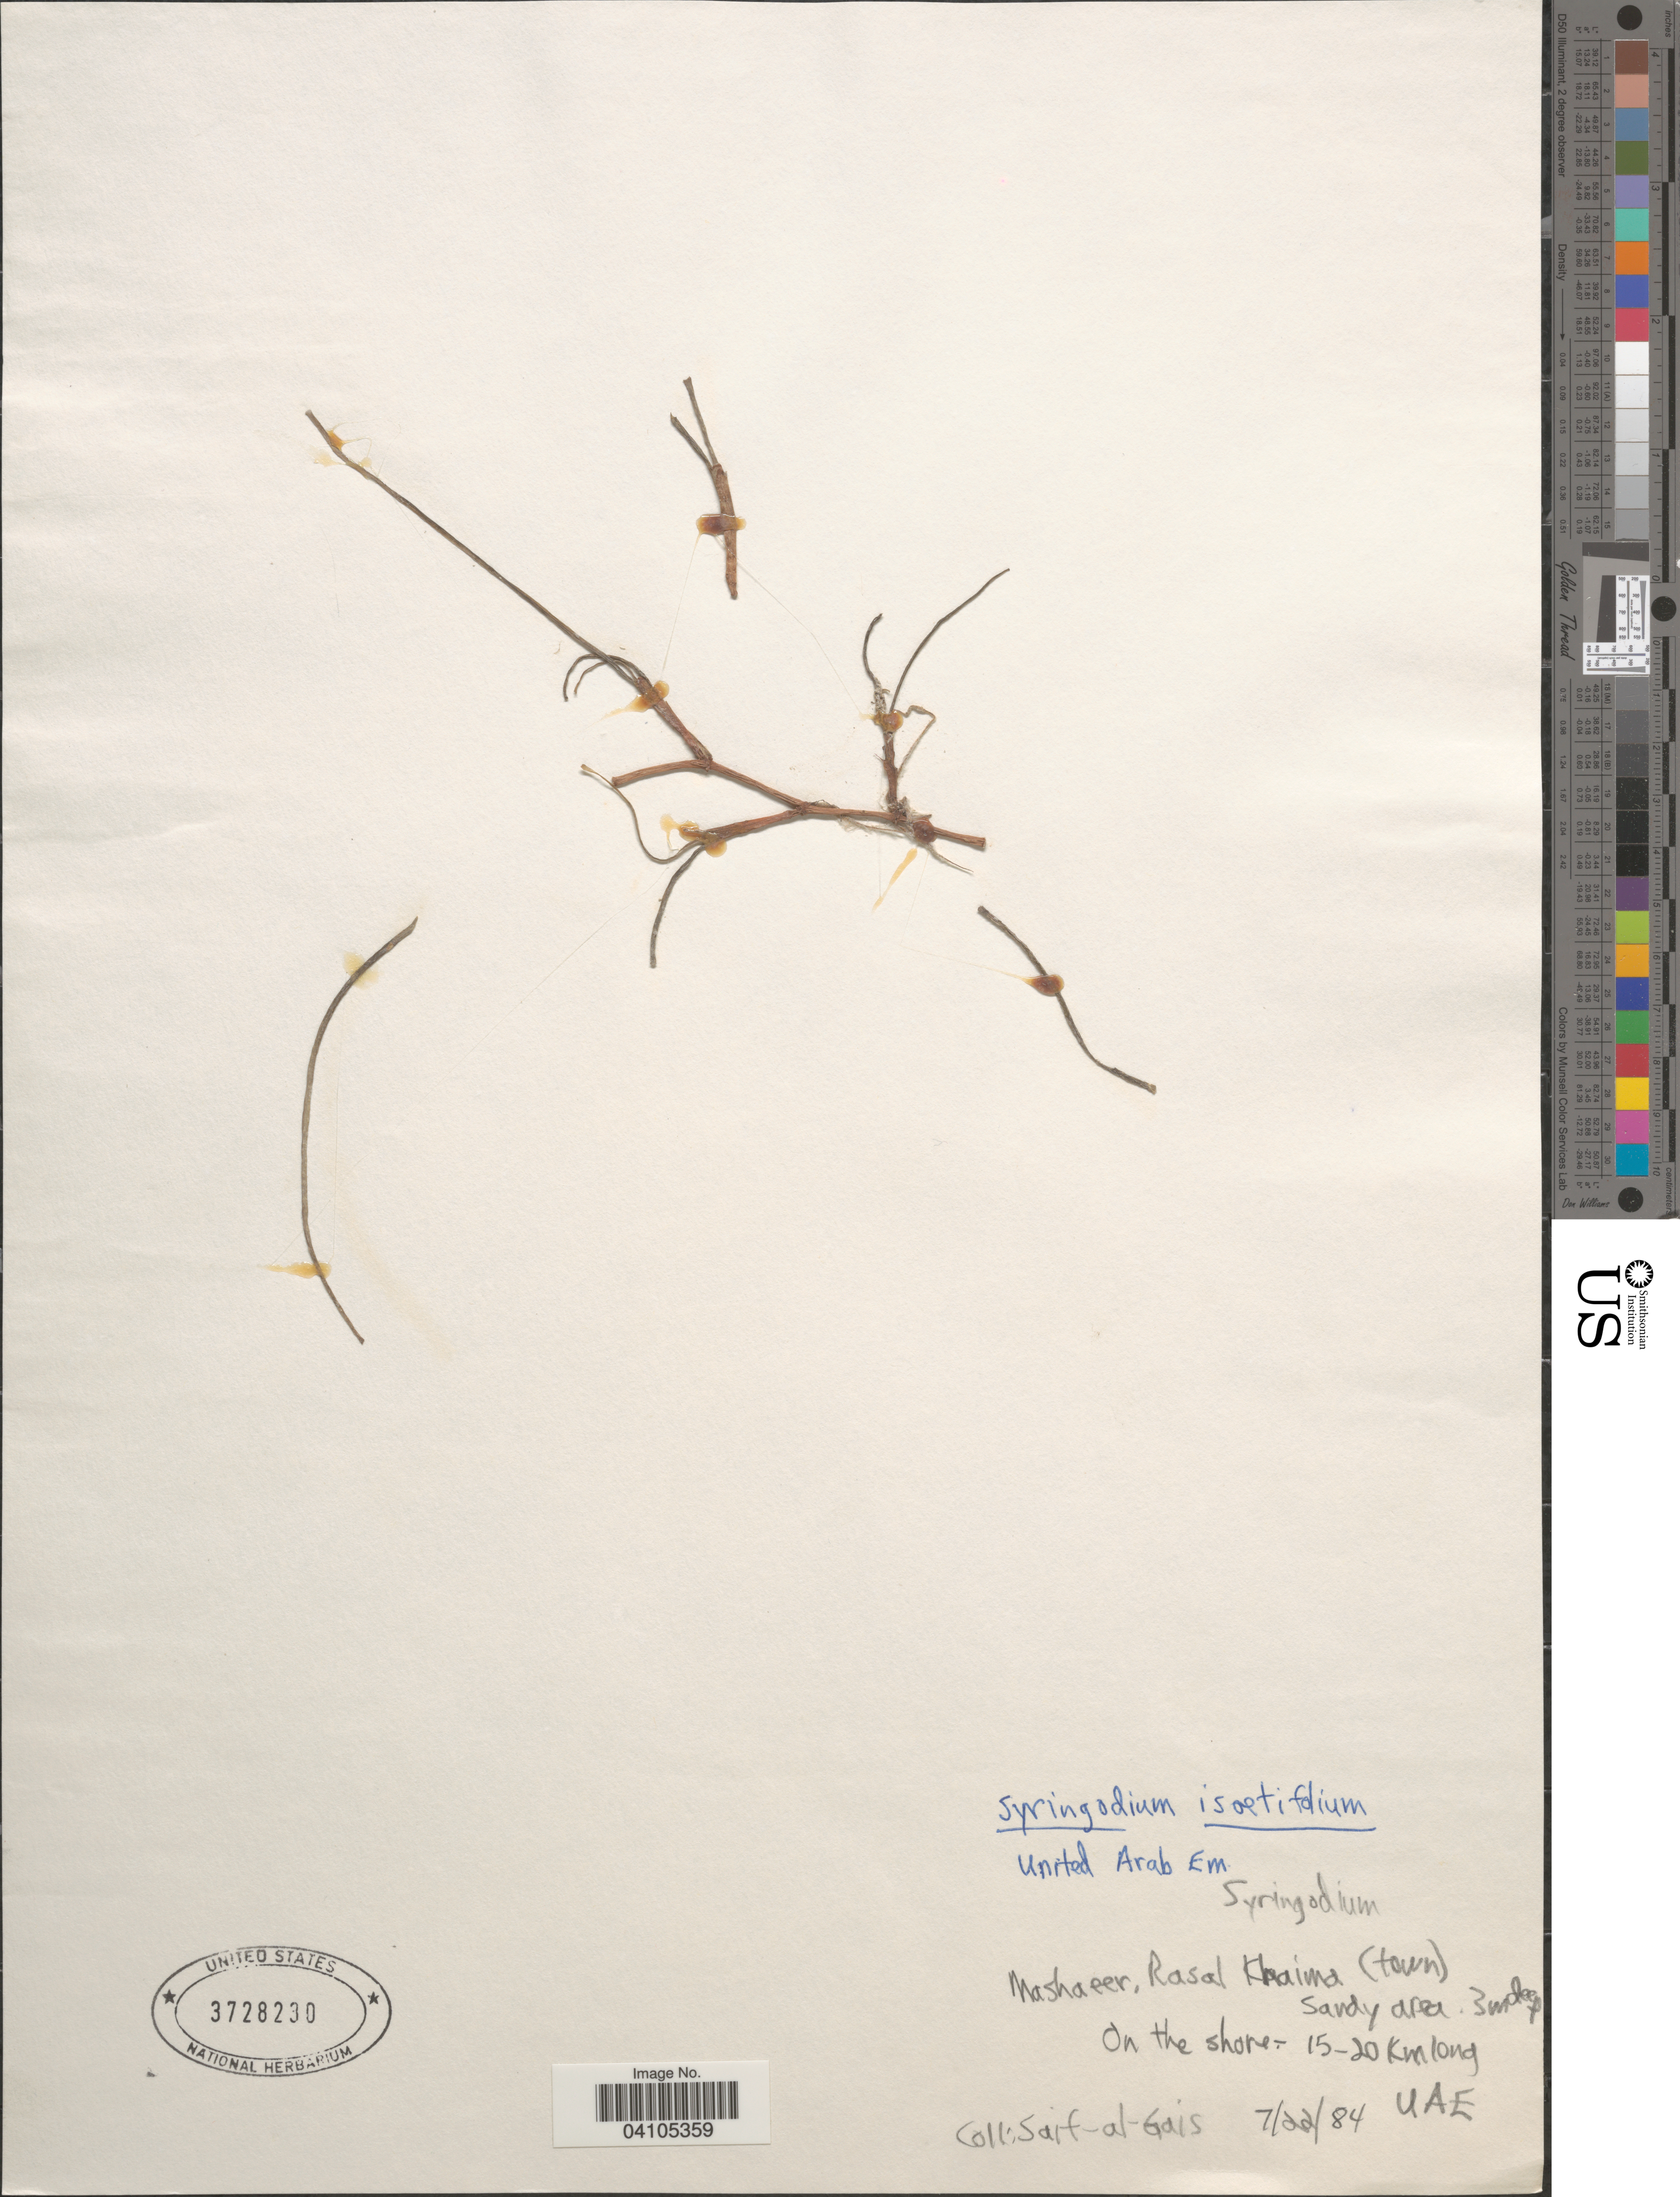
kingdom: Plantae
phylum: Tracheophyta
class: Liliopsida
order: Alismatales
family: Cymodoceaceae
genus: Syringodium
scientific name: Syringodium isoetifolium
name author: (Asch.) Dandy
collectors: Saif-al-Gais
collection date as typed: Transcribed d/m/y: 22/7/84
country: United Arab Emirates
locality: Mashaeer, Rasal Khaima (town).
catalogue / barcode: US 3728230